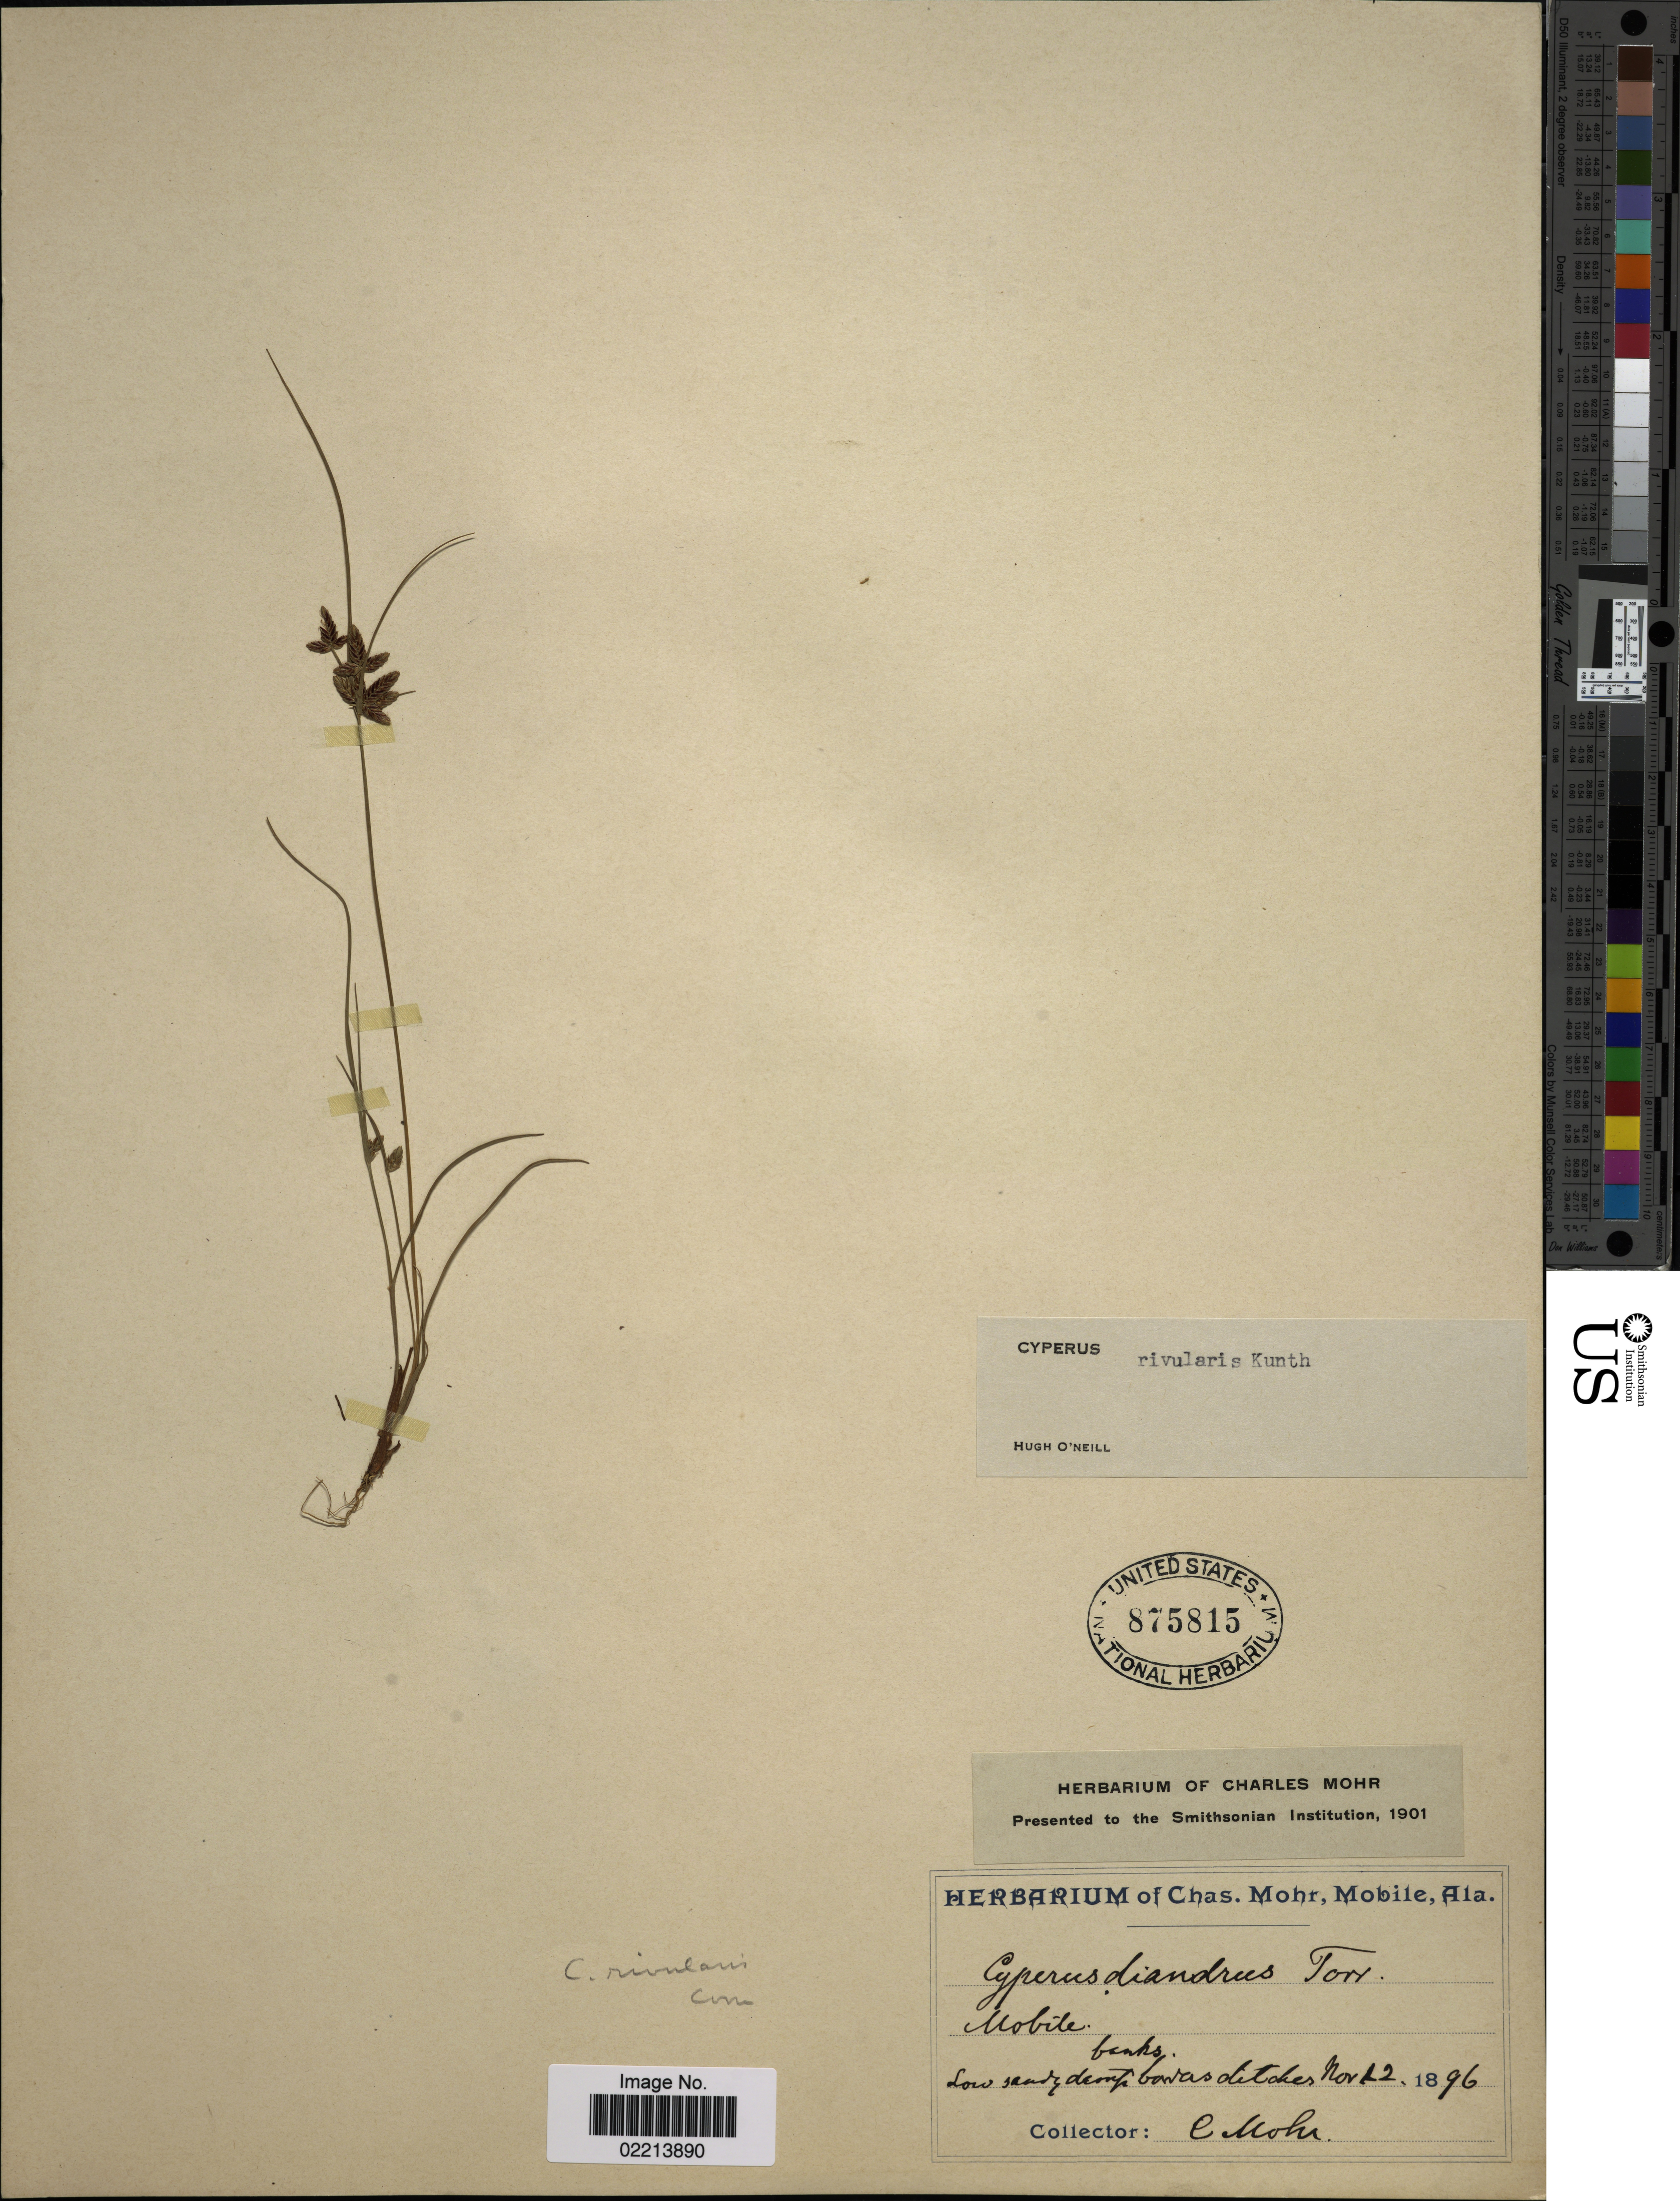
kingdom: Plantae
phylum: Tracheophyta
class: Liliopsida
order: Poales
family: Cyperaceae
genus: Cyperus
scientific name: Cyperus bipartitus Torr.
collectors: C. T. Mohr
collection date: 1896-11-12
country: United States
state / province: Alabama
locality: Mobile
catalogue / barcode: US 875815